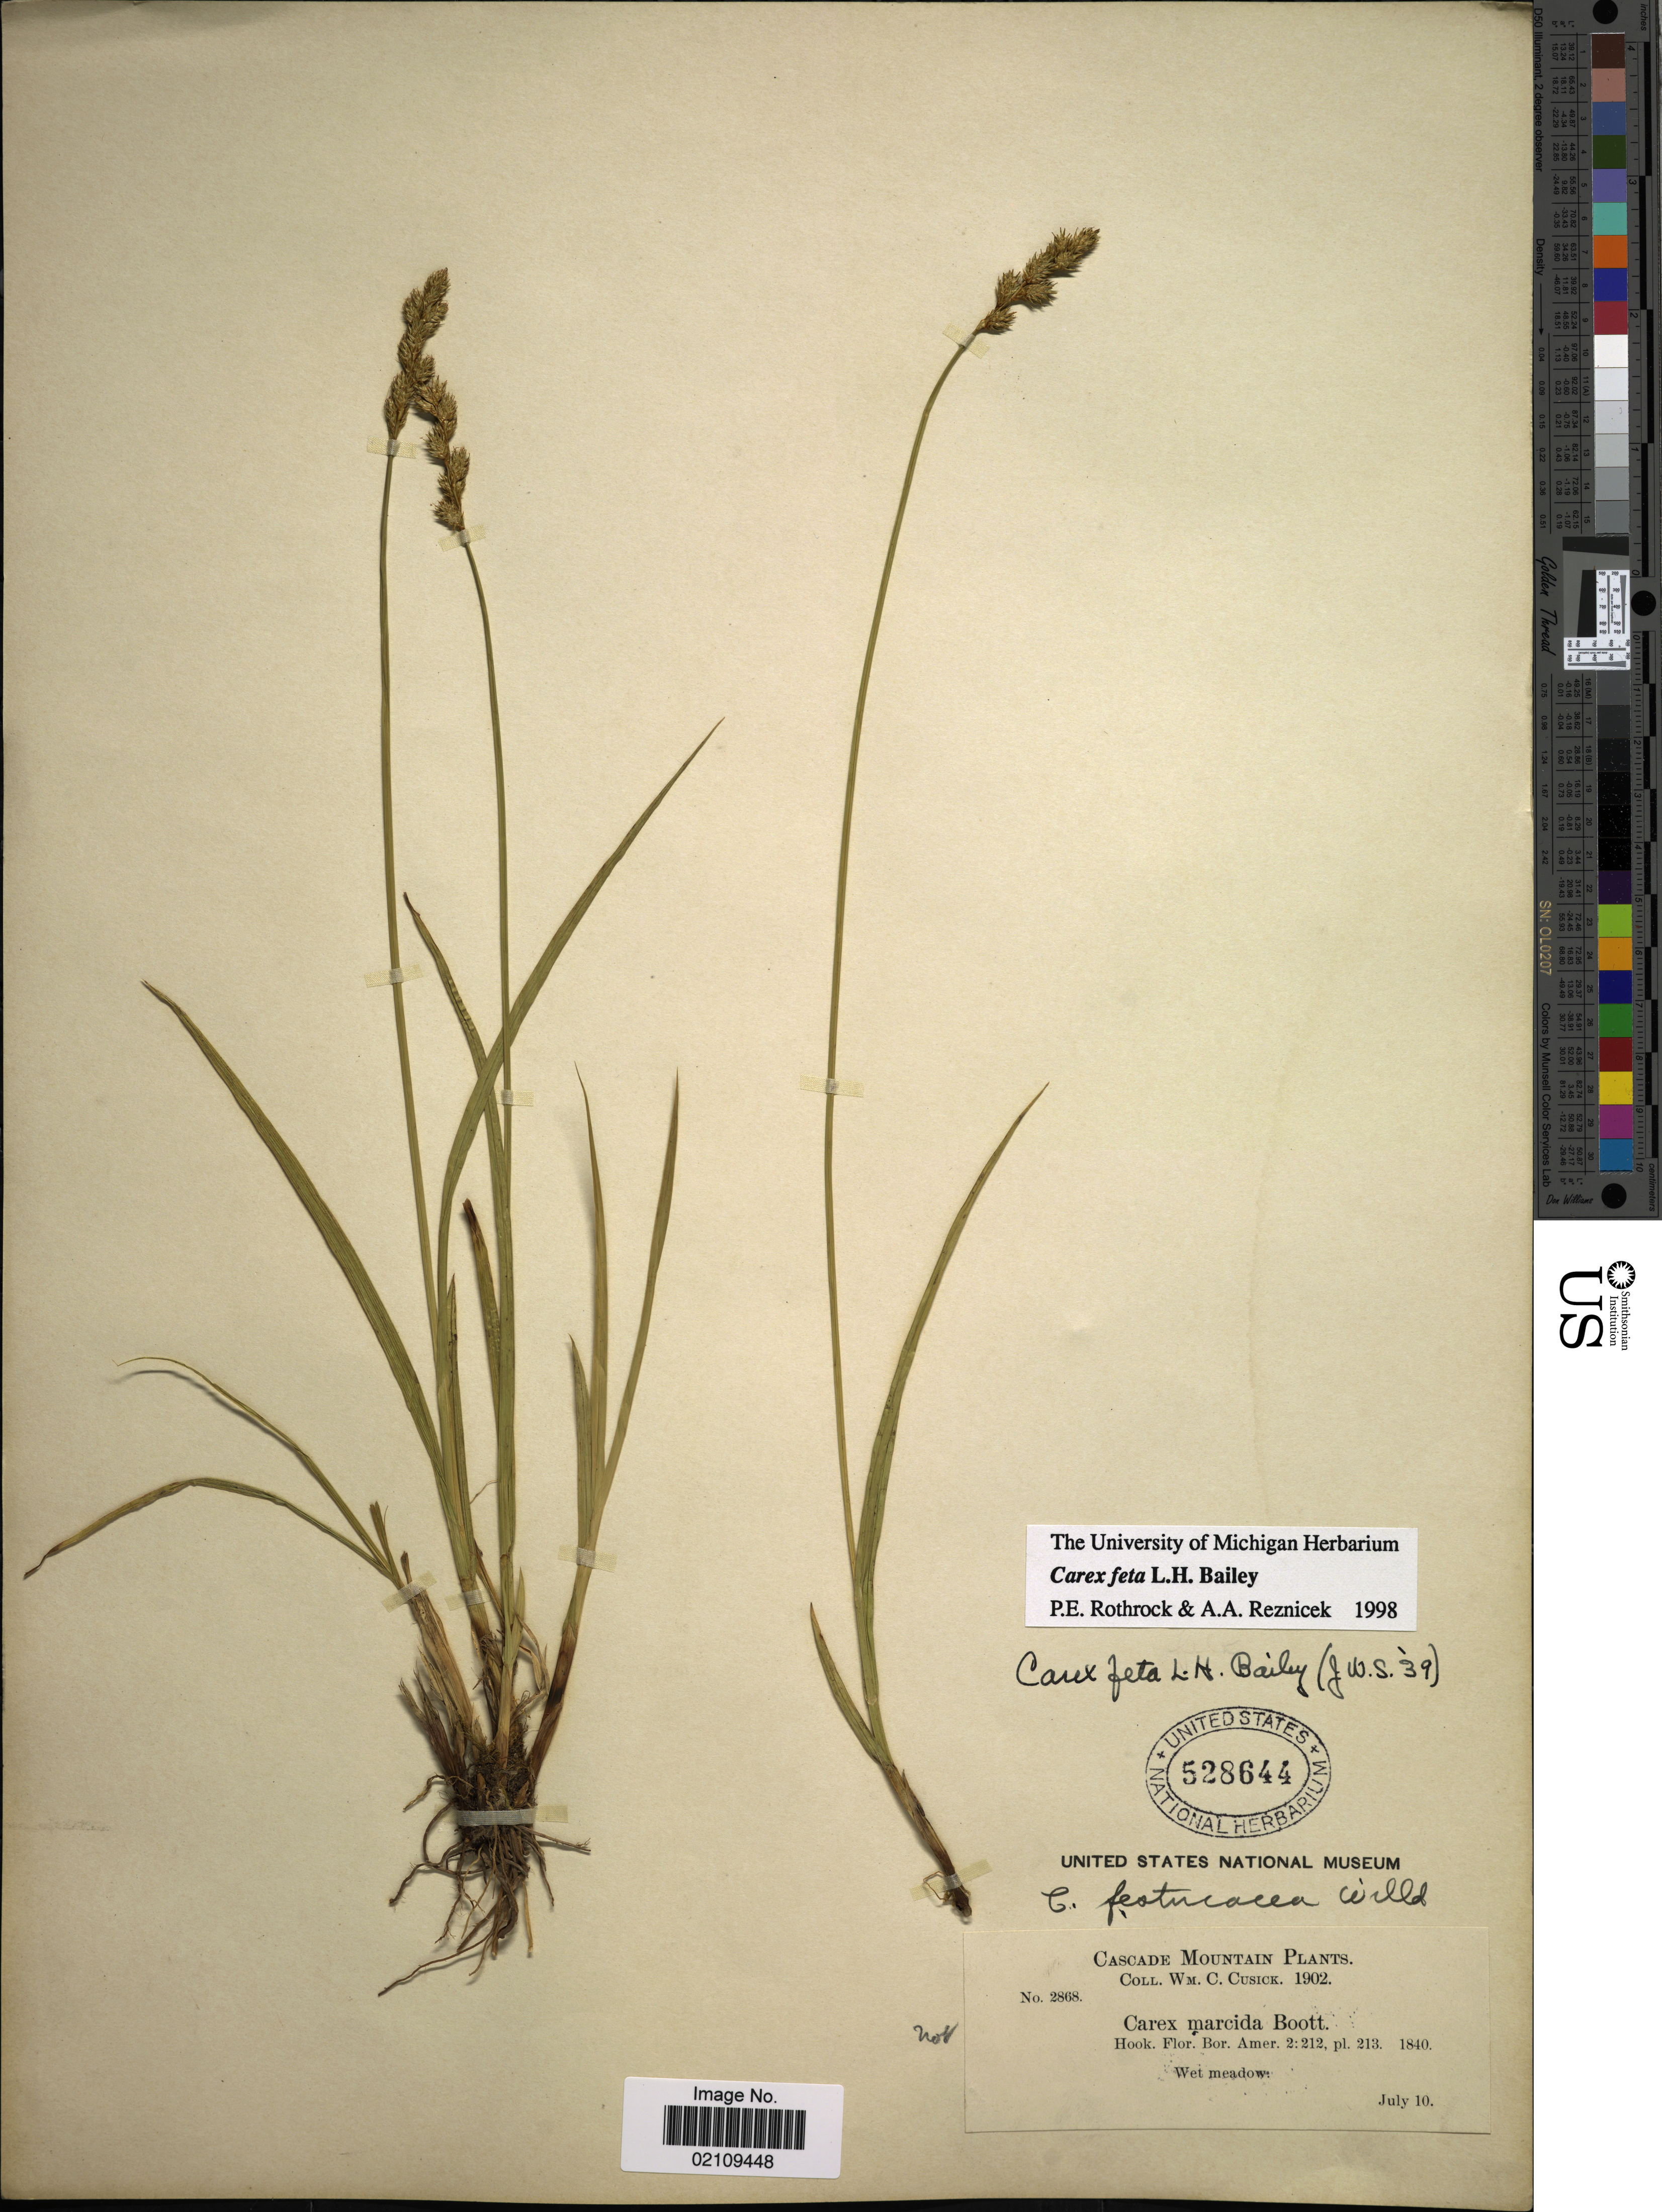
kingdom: Plantae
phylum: Tracheophyta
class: Liliopsida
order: Poales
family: Cyperaceae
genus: Carex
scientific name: Carex feta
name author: L.H. Bailey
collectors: W. C. Cusick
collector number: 2868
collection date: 1902-07-10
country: United States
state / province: Wisconsin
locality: Cascade Mountain, Wet meadow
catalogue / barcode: US 528644